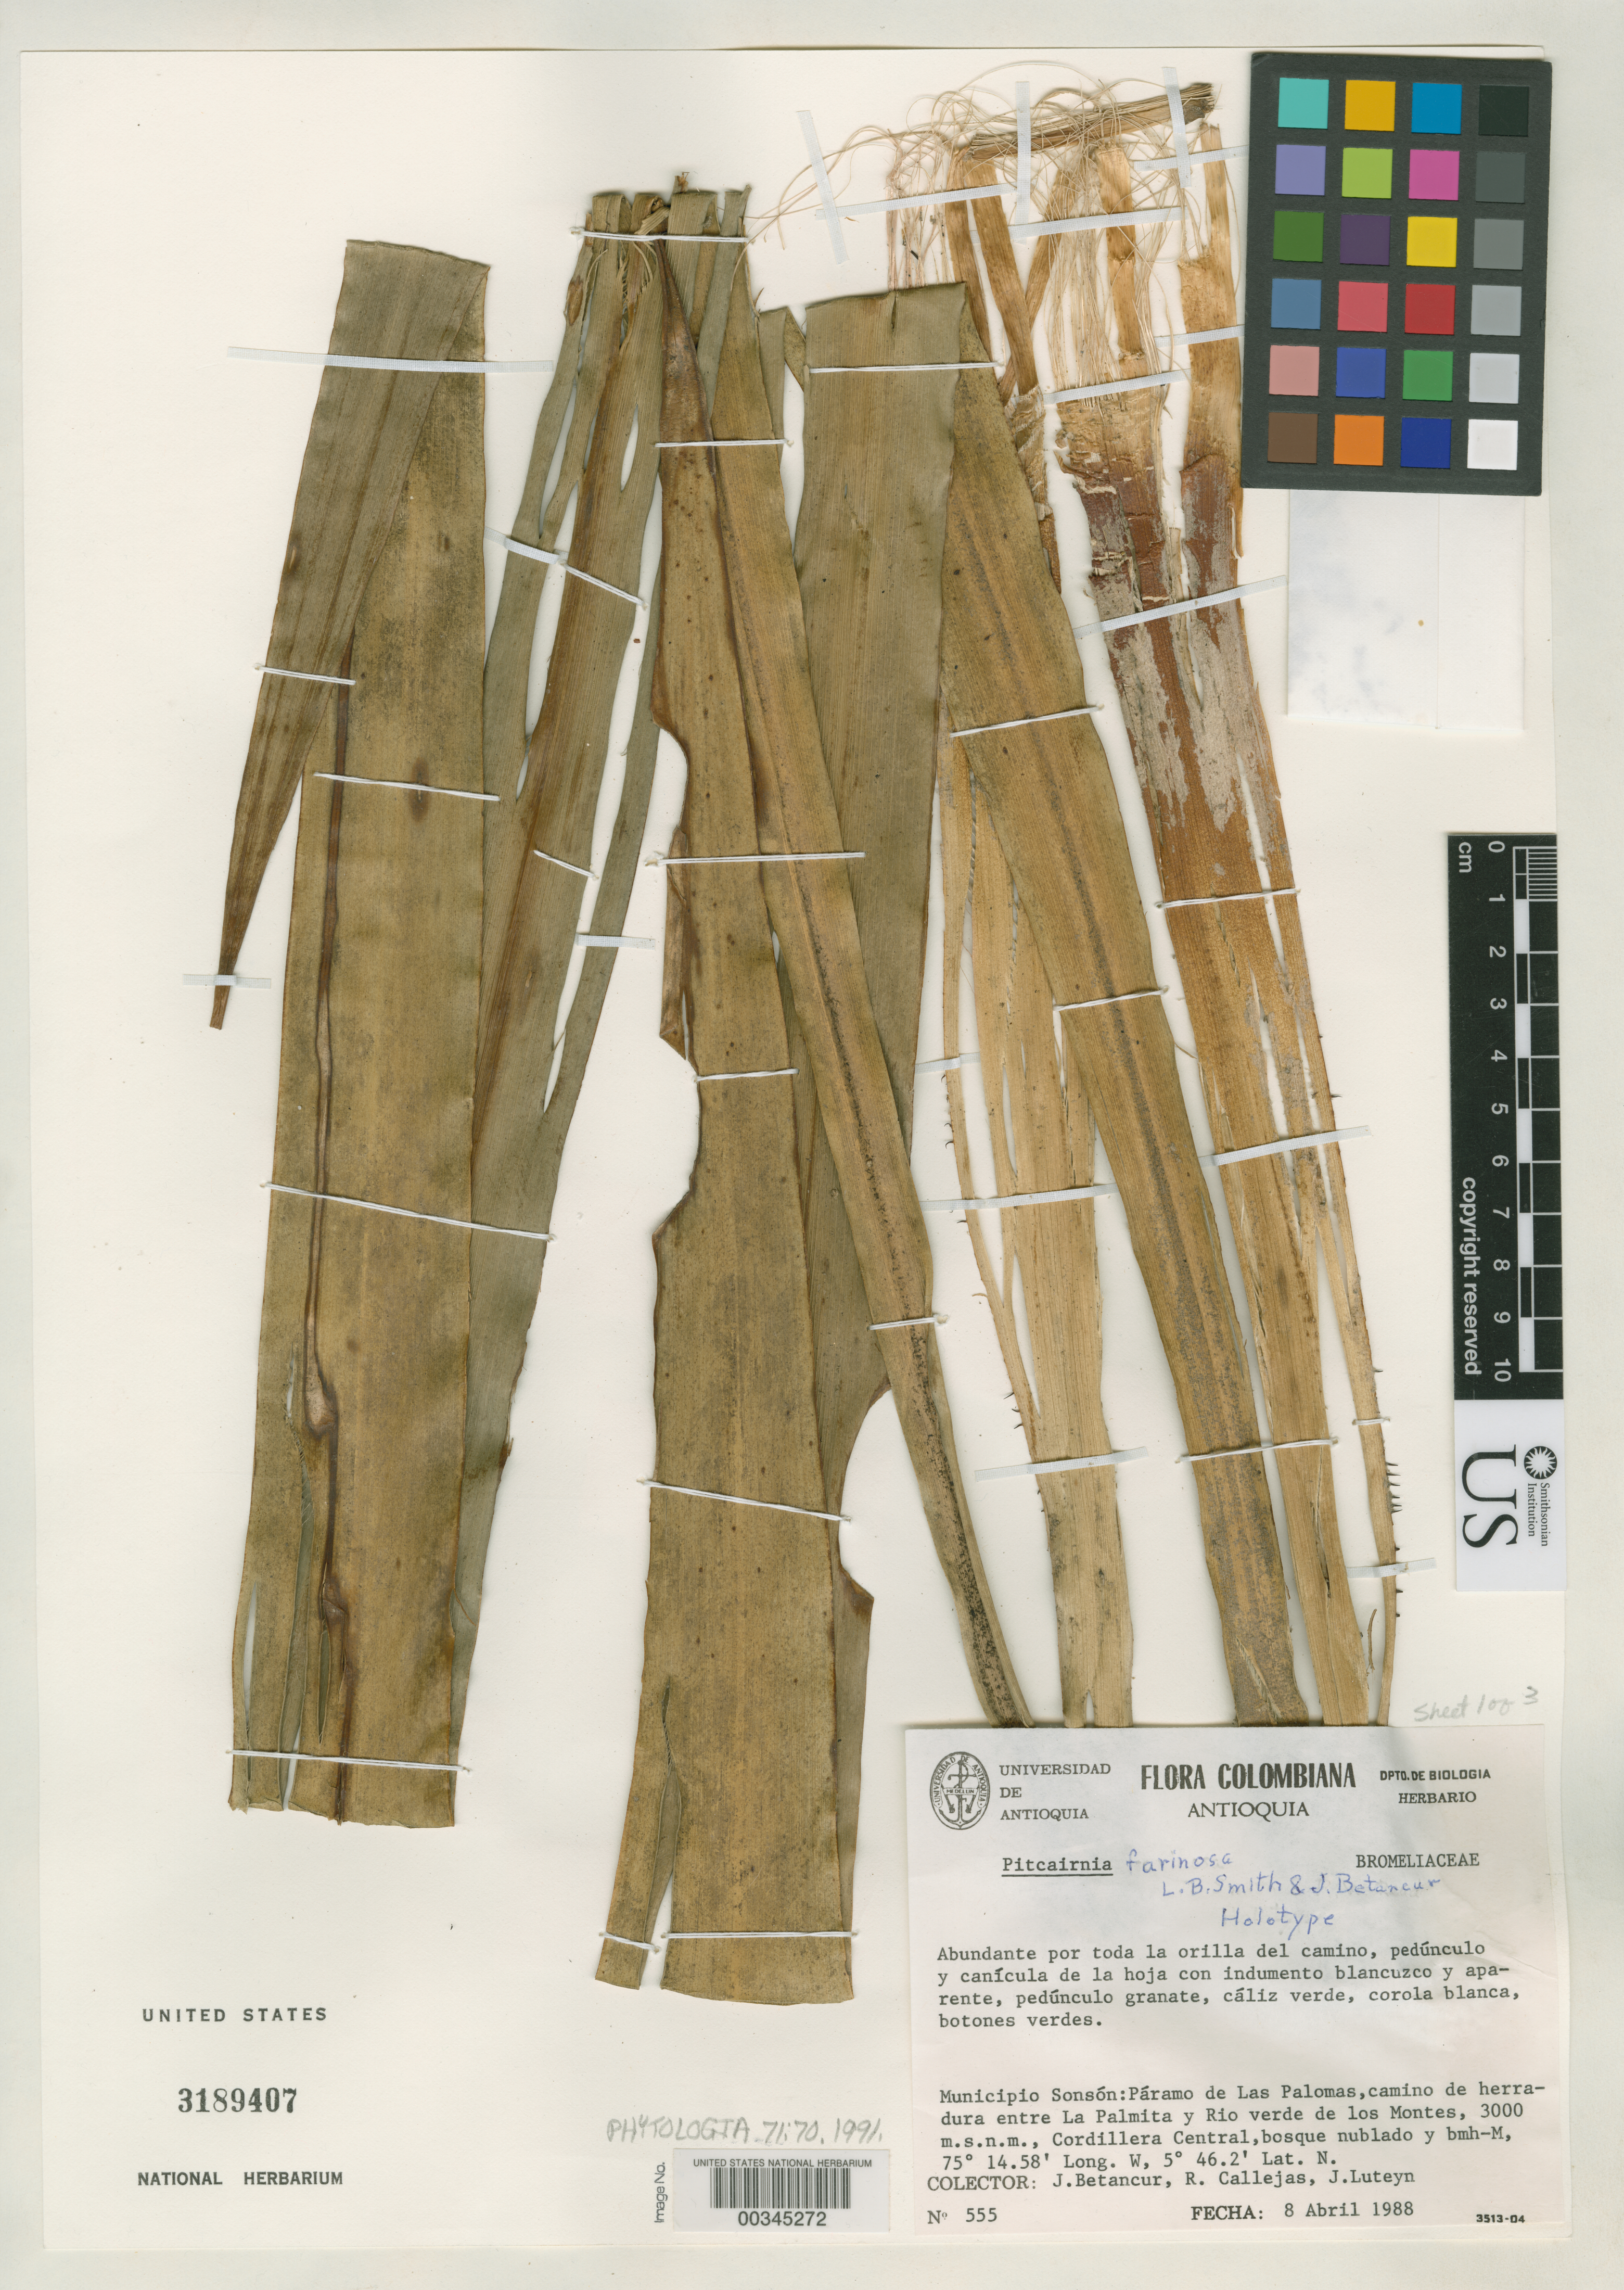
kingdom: Plantae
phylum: Tracheophyta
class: Liliopsida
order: Poales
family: Bromeliaceae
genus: Pitcairnia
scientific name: Pitcairnia farinosa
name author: L.B. Sm. & Betancur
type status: Holotype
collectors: J. C. Betancur, R. Callejas & J. L. Luteyn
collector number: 555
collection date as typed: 08 Apr 1988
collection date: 1988-04-08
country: Colombia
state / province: Antioquia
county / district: Sonsón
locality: Paramo de Las PaLomas, paved road between La Palmita & Rio Verde de Los Montes, Cordillera Central.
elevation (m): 3000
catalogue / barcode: US 3189407